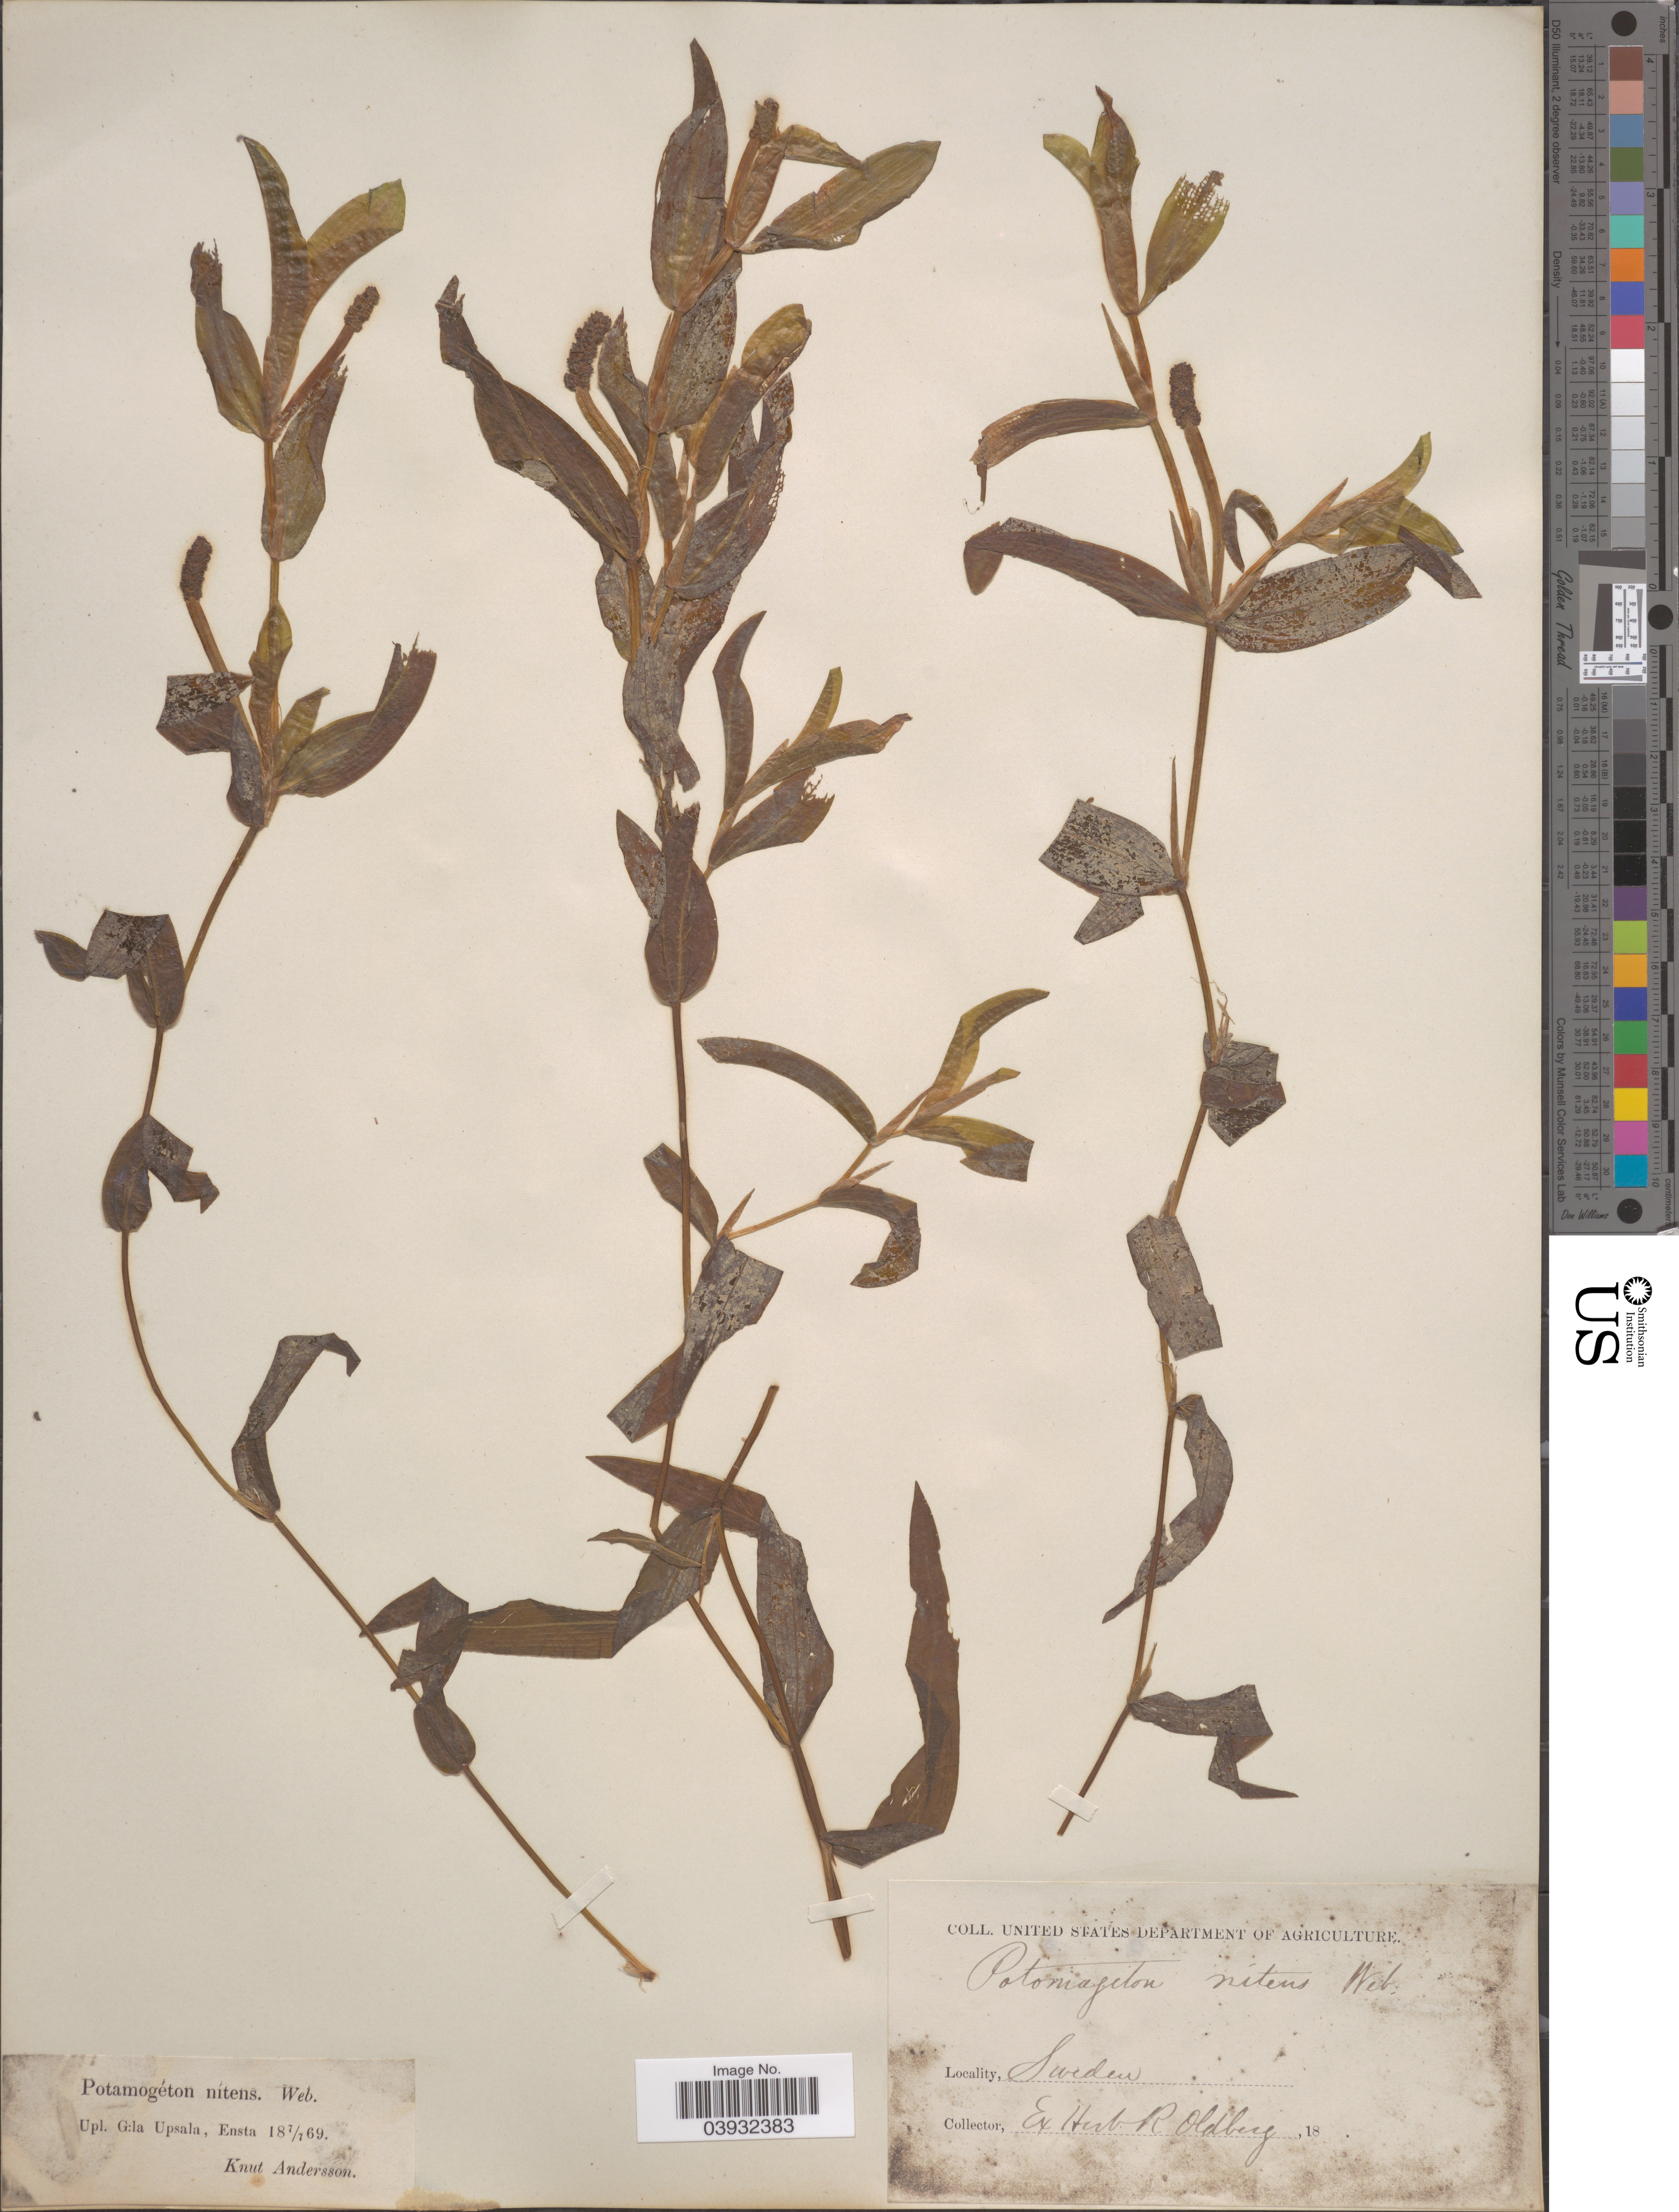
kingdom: Plantae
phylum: Tracheophyta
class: Liliopsida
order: Alismatales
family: Potamogetonaceae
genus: Potamogeton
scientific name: Potamogeton nitens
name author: Willd. ex Cham. & Schltdl.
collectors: K. Andersson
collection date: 1869-07-07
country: Sweden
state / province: Uppsala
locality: Upl. G:la Upsala, Ensta.